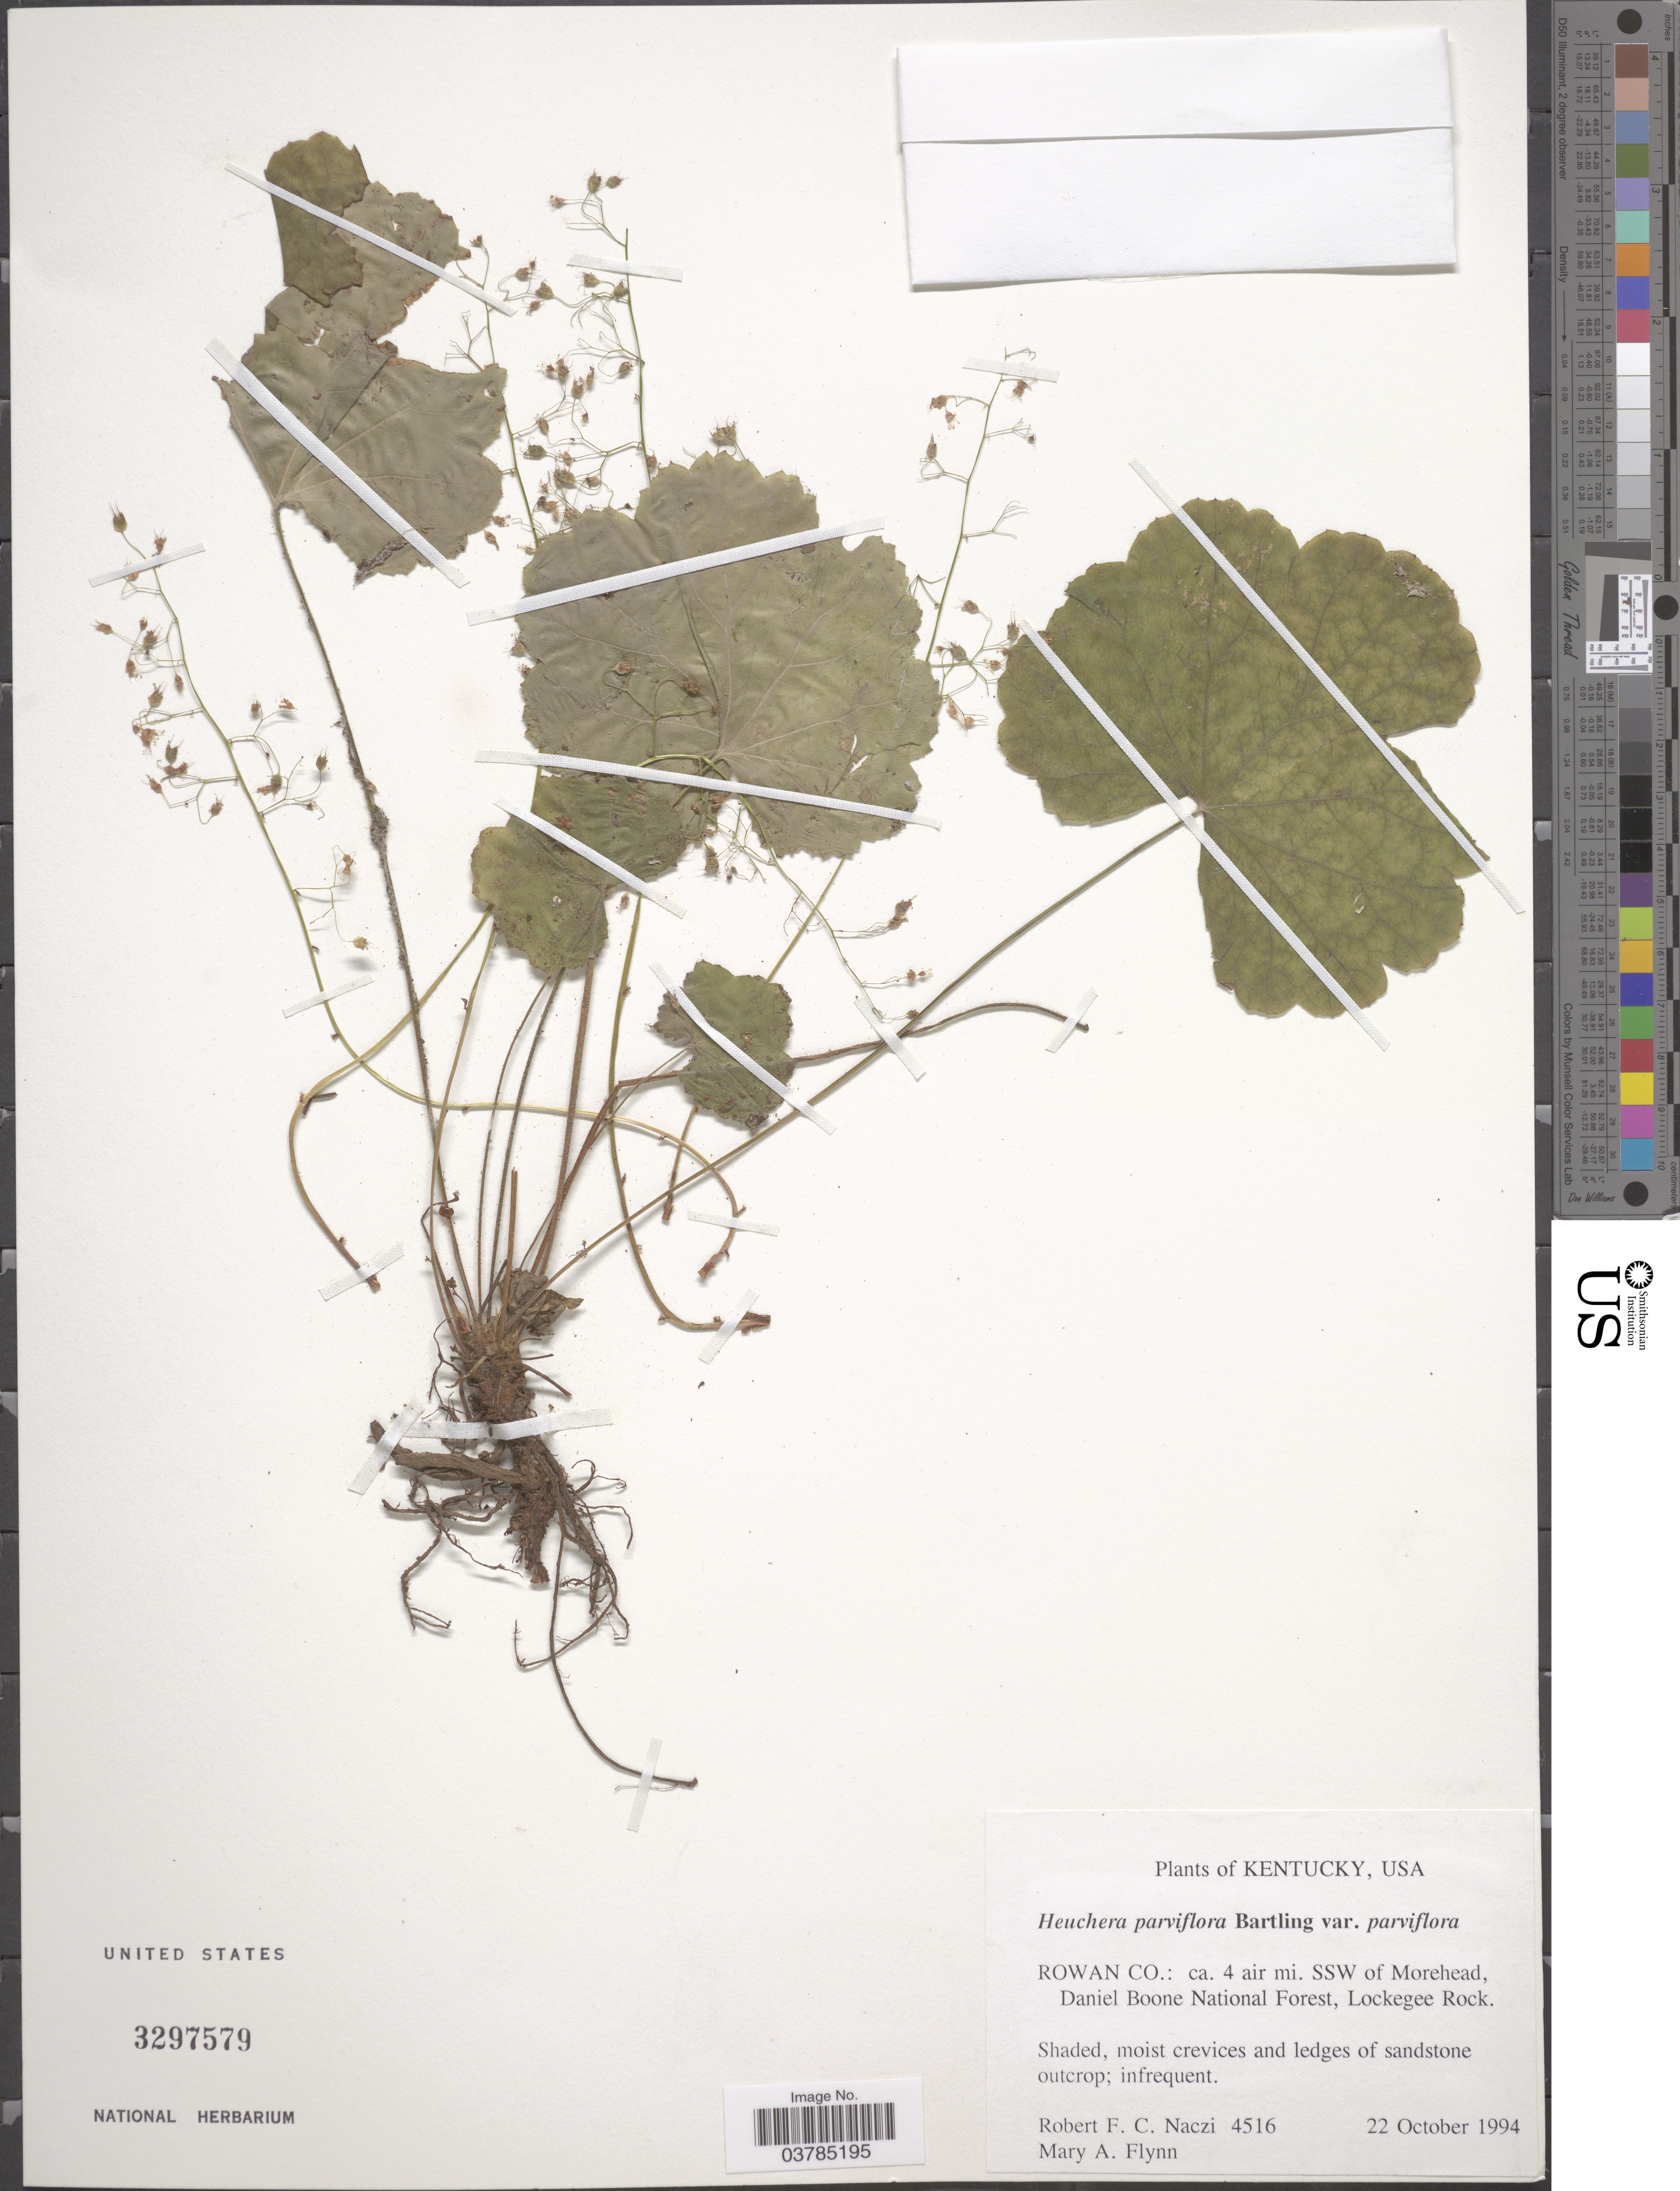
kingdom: Plantae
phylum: Tracheophyta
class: Magnoliopsida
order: Saxifragales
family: Saxifragaceae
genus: Heuchera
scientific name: Heuchera rugelii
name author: Shuttlew. ex Kunze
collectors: R. F. C. Naczi & M. Flynn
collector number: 4516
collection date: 1994-10-22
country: United States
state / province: Kentucky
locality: Rowan Co.: ca. 4 air mi. SSW of Morehead, Daniel Boone National Forest, Lockegee Rock.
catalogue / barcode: US 3297579